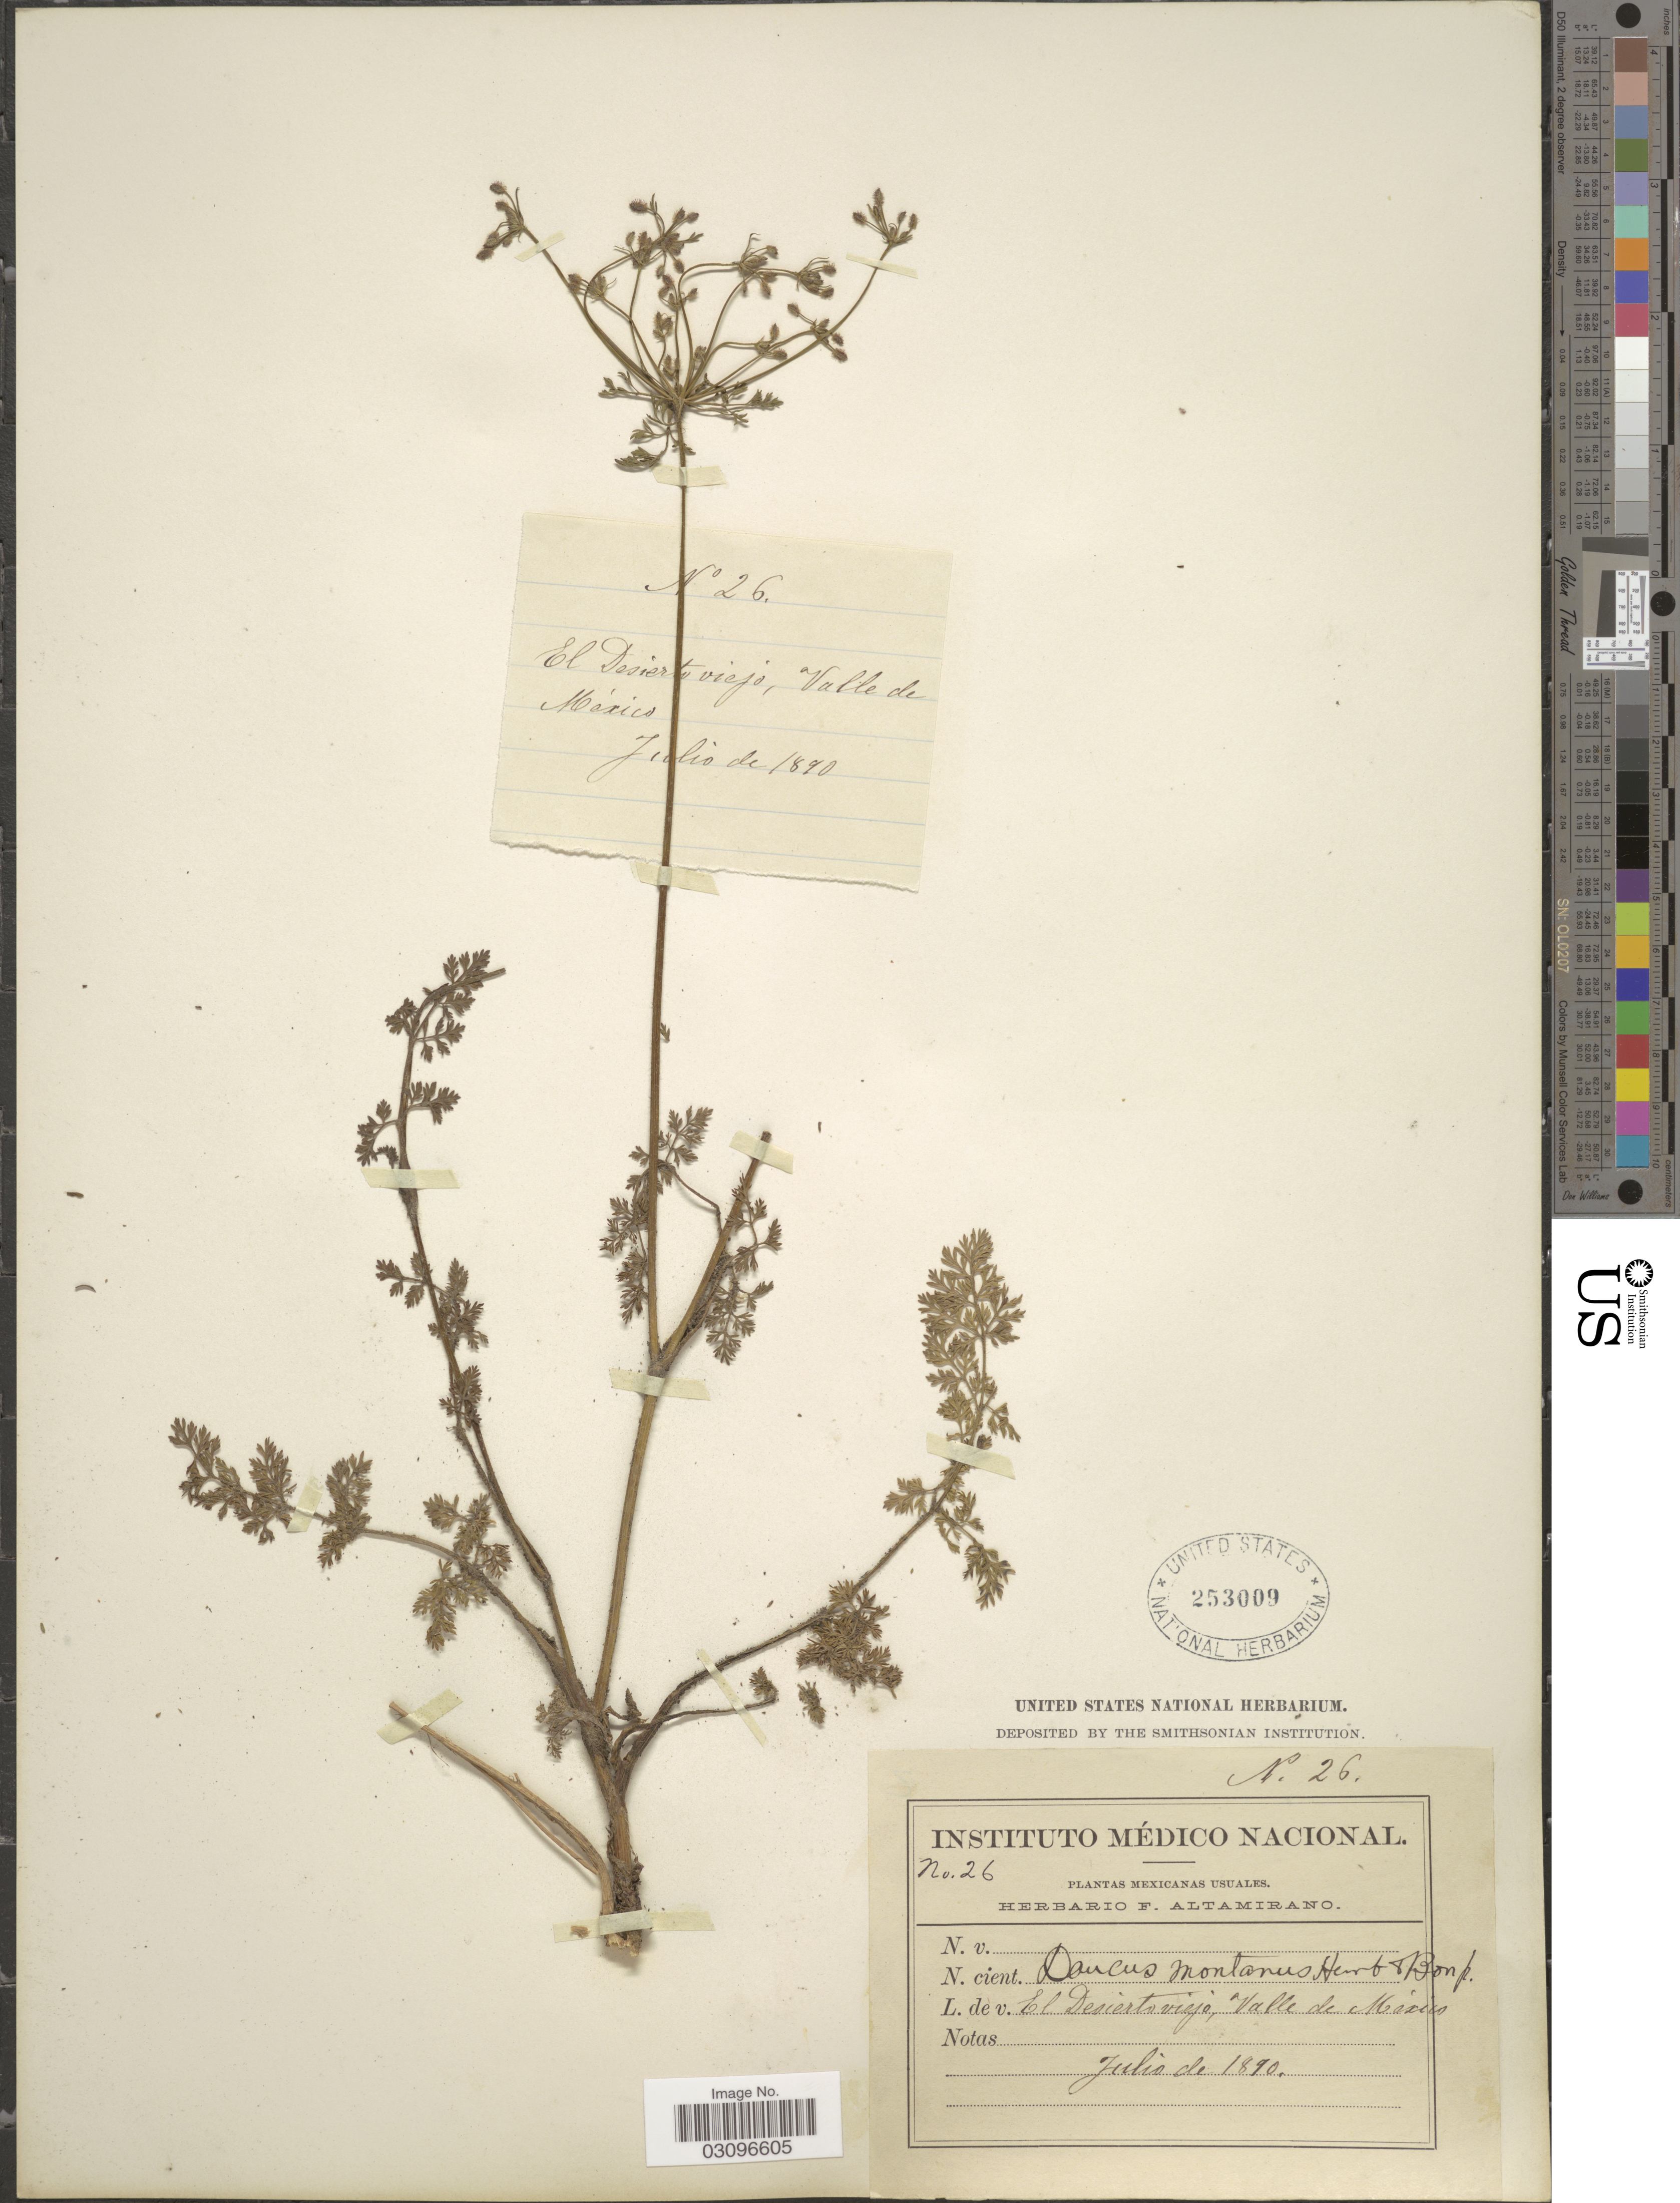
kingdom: Plantae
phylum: Tracheophyta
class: Magnoliopsida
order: Apiales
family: Apiaceae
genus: Daucus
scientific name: Daucus montanus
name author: Humb. & Bonpl. ex Spreng.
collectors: F. Altamirano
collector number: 26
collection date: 1890-07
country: Mexico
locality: El Desiertoviejo, Valle de Mexico.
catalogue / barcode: US 253009